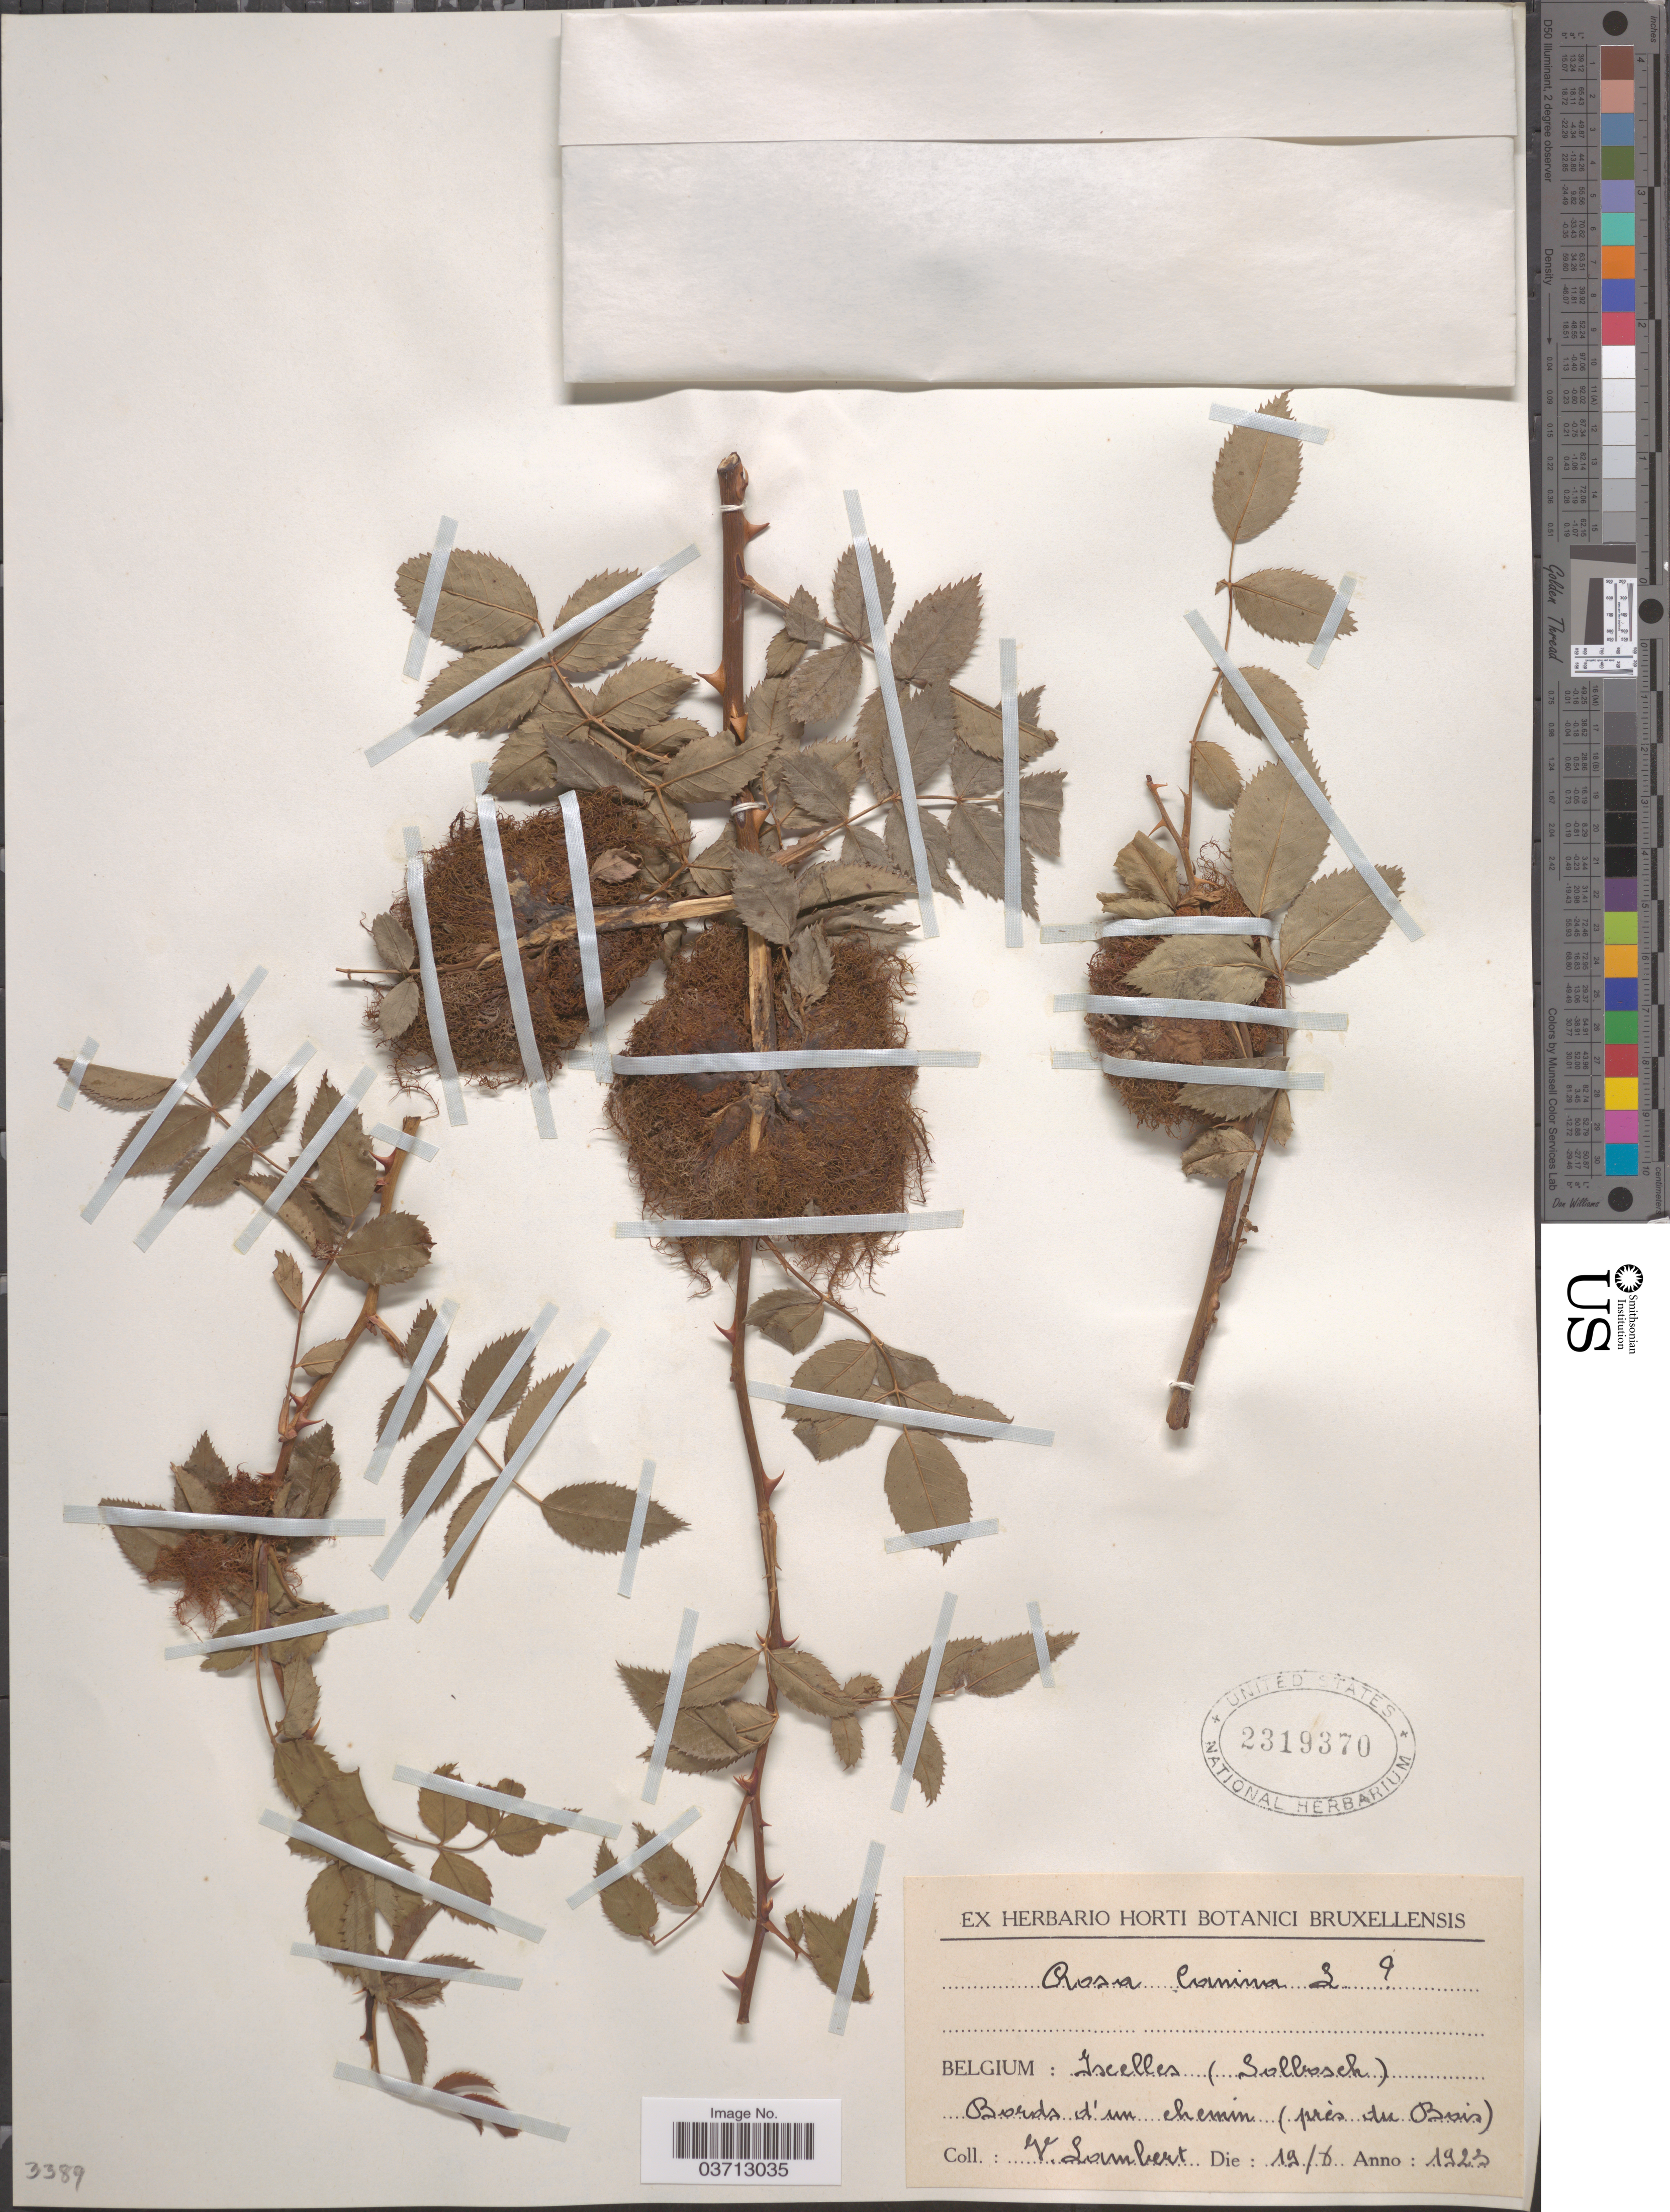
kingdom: Plantae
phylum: Tracheophyta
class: Magnoliopsida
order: Rosales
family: Rosaceae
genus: Rosa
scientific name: Rosa canina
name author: L.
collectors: V. Lambert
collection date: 1923-06-19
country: Belgium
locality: Ixelles (Solbosch). Bords d'un chemin (près du Bois).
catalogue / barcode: US 2319370